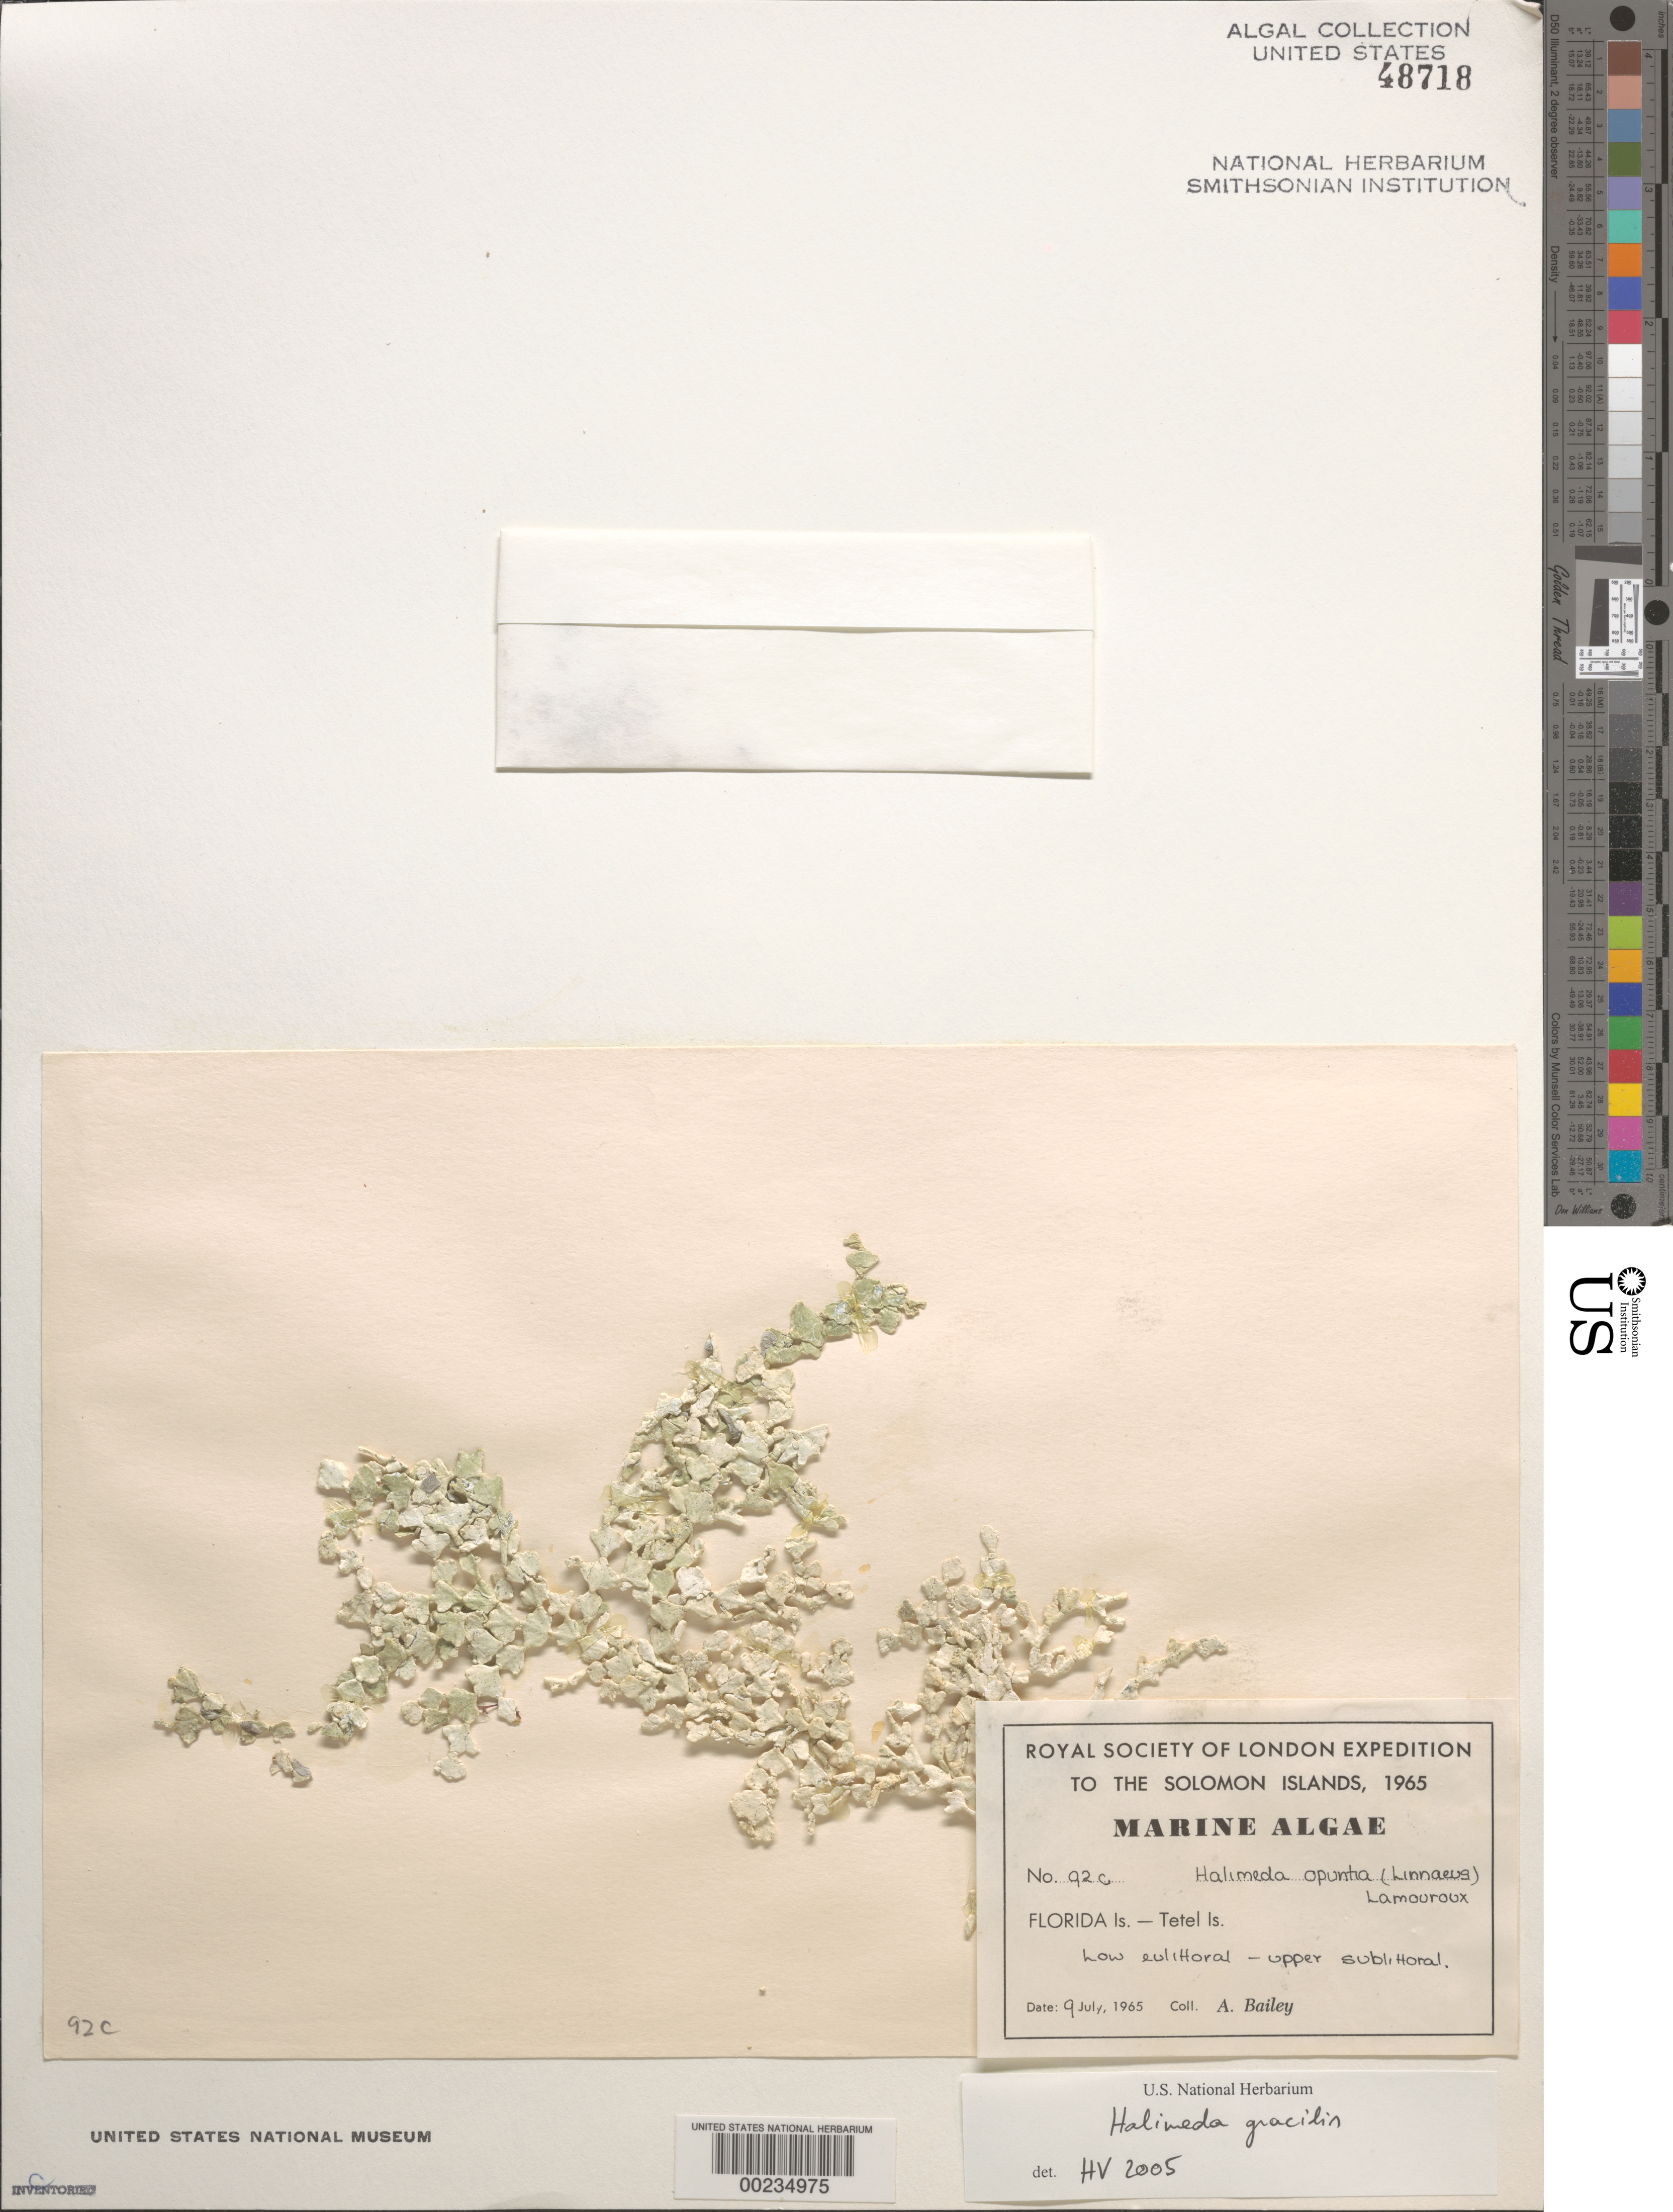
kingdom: Plantae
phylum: Chlorophyta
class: Ulvophyceae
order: Bryopsidales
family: Halimedaceae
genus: Halimeda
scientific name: Halimeda gracilis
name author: Harv. ex J. Agardh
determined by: Verbruggen, H.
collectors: A. Bailey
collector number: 92c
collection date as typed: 09 Jul 1965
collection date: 1965-07-09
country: Solomon Islands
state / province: Central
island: Tete [Tetel]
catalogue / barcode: US 48718